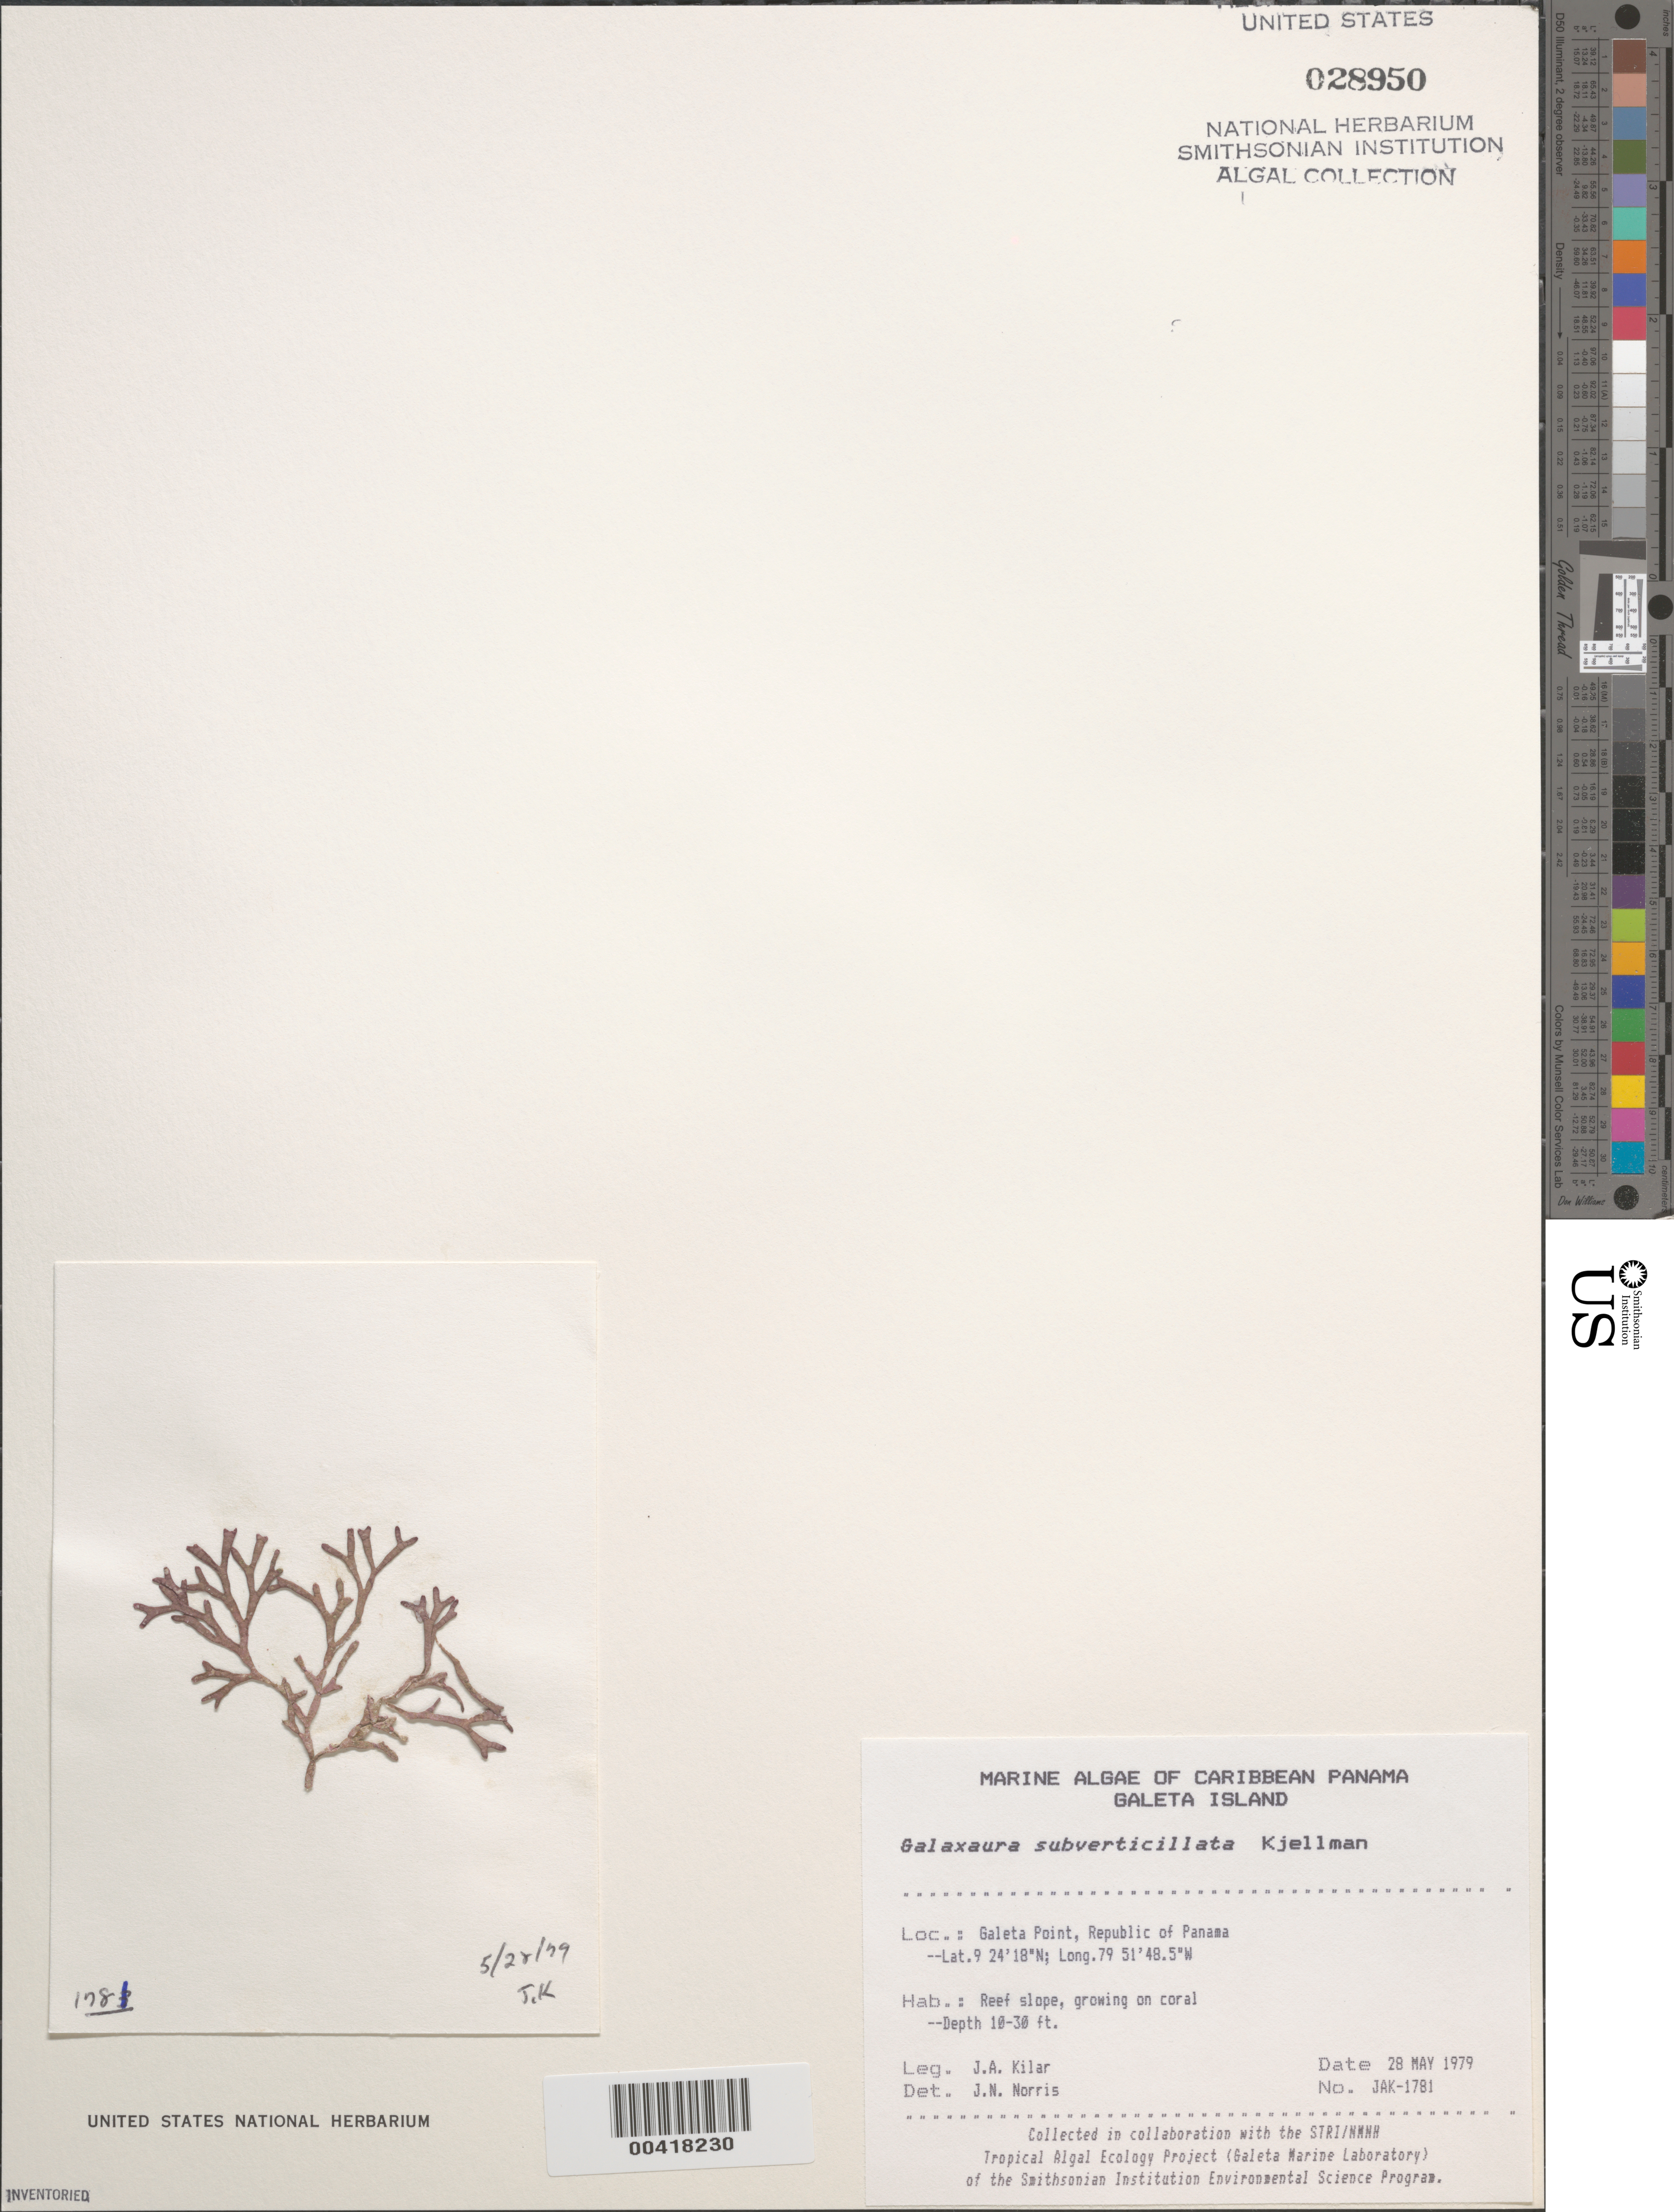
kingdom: Plantae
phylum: Rhodophyta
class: Florideophyceae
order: Nemaliales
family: Galaxauraceae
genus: Galaxaura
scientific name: Galaxaura rugosa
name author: (Ellis & Sol.) J.V.Lamouroux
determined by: Algae name updating Project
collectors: J. A. Kilar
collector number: JAK-1781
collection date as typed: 28 May 1979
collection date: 1979-05-28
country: Panama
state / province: Colón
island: Galeta Island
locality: Galeta Point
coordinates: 9 24' 18" N, 79 51' 48.5" W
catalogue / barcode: US 28950